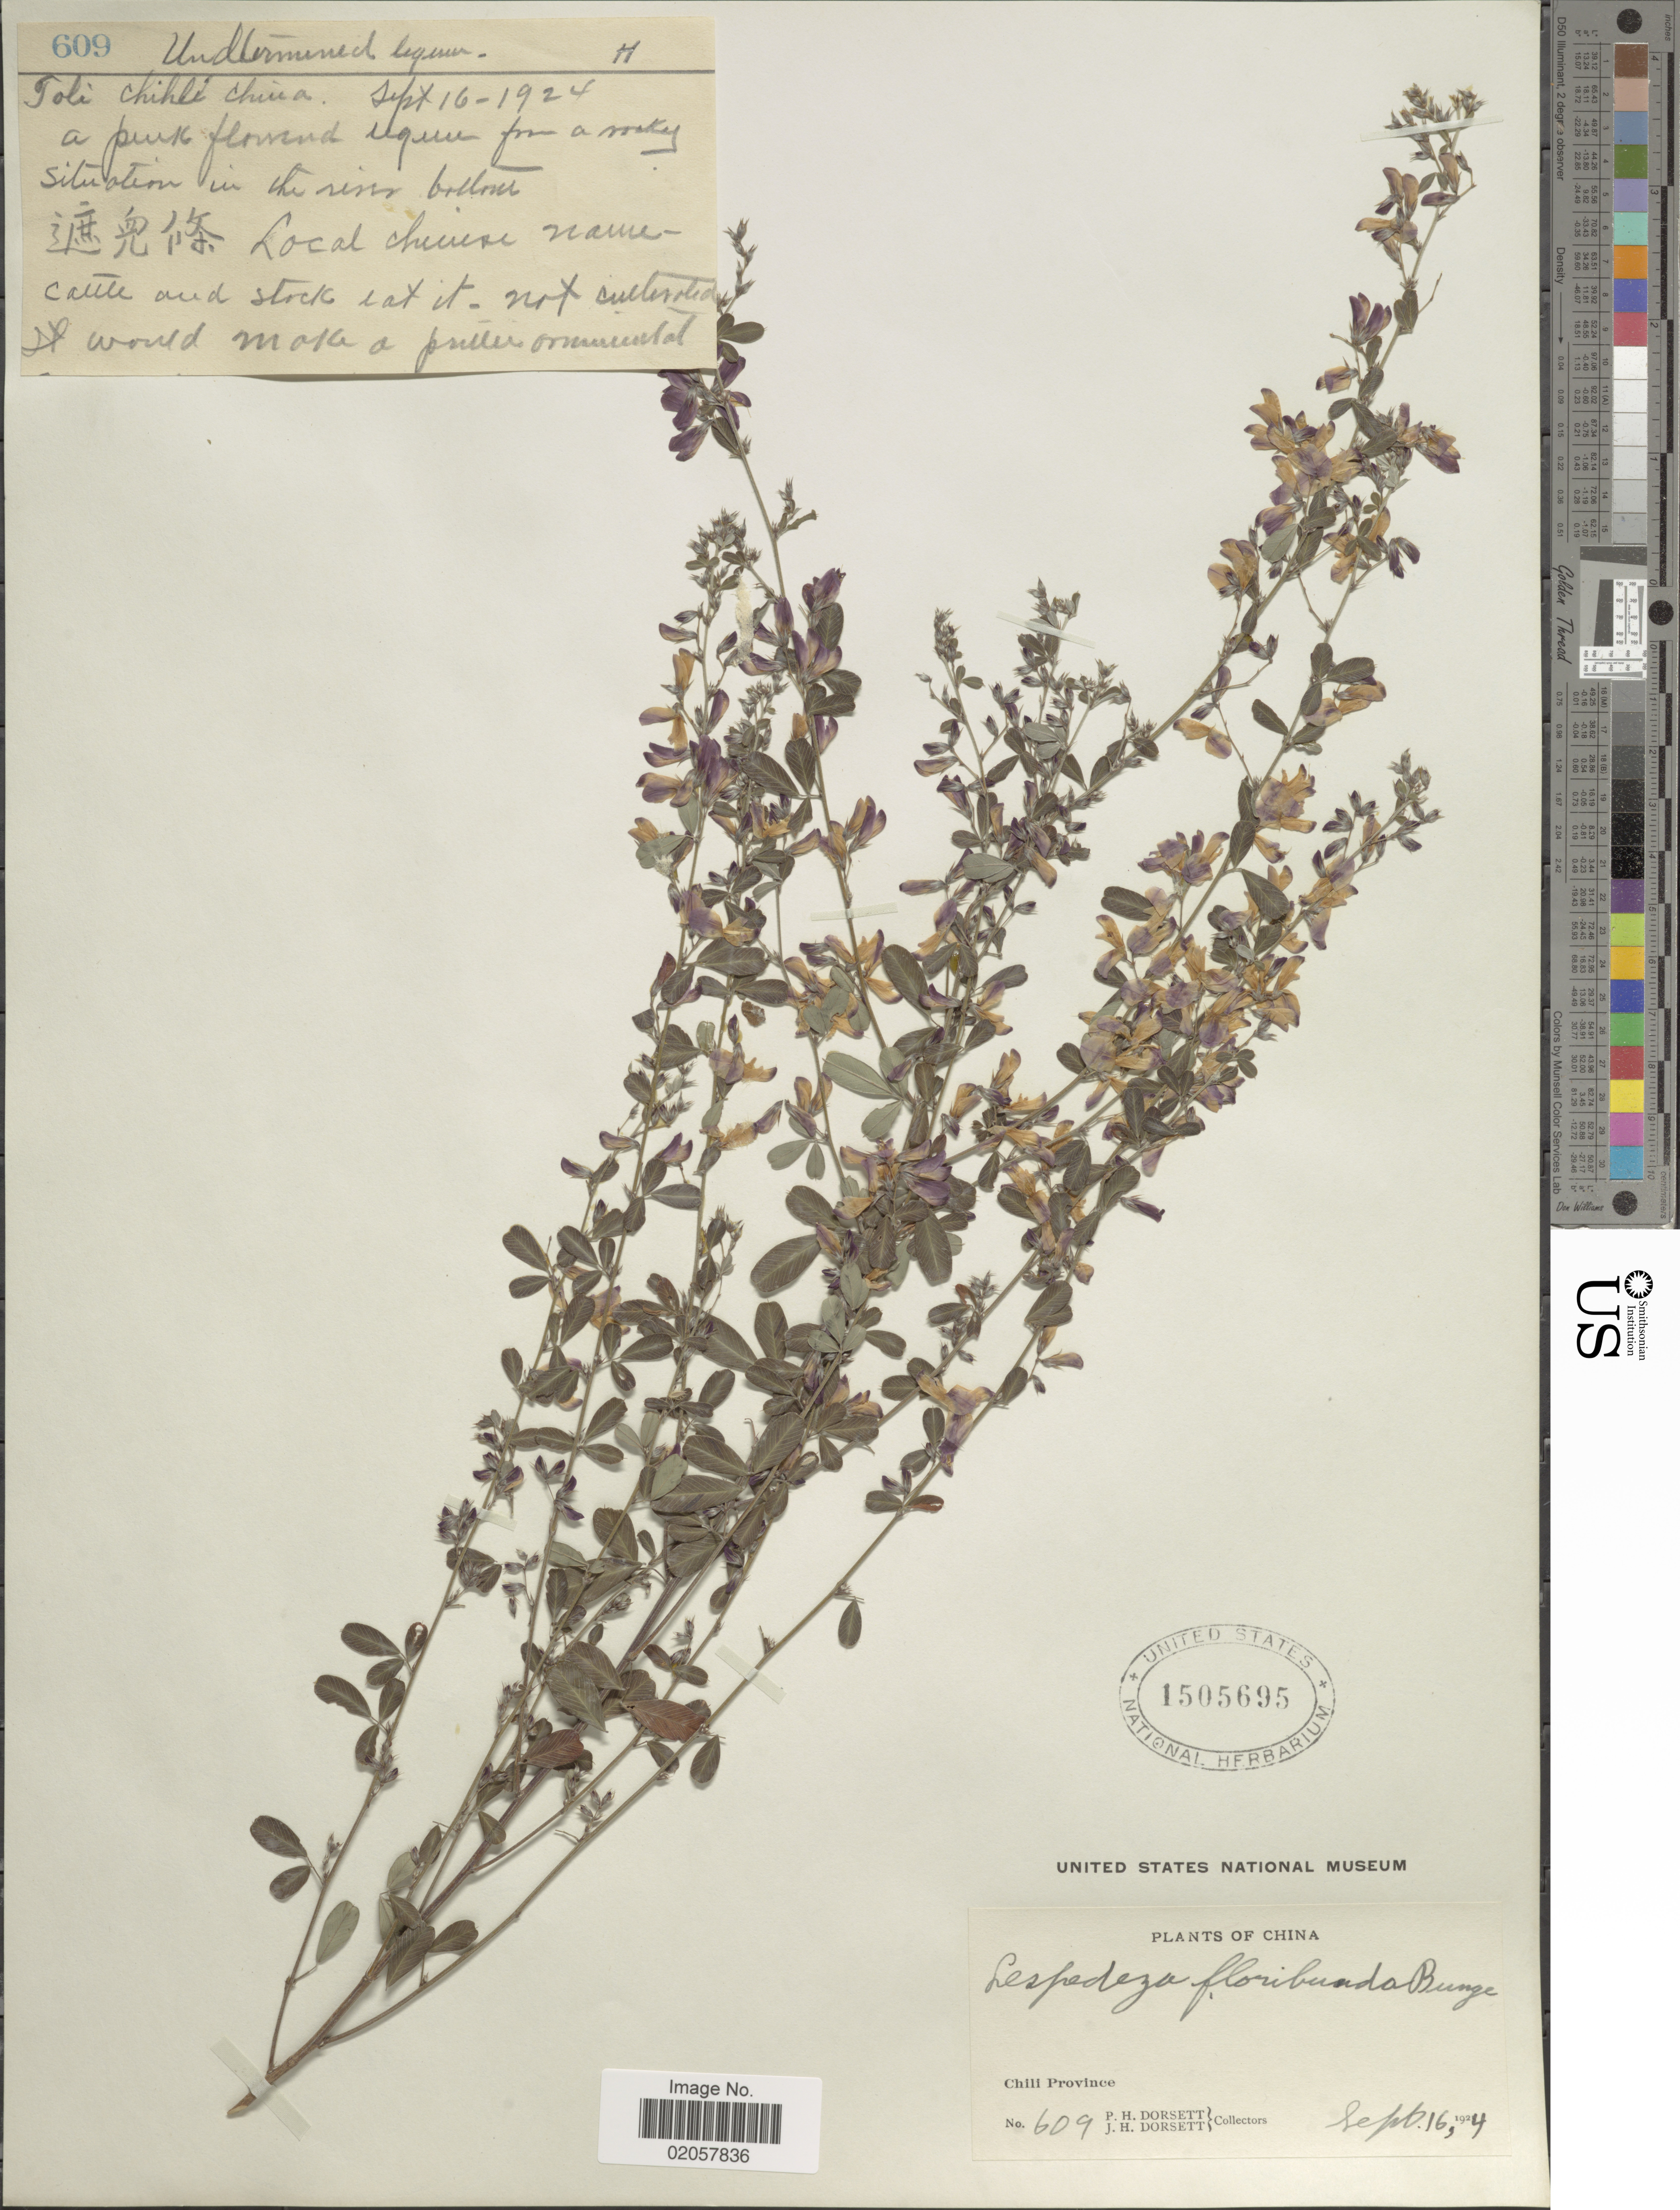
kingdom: Plantae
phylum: Tracheophyta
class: Magnoliopsida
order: Fabales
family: Fabaceae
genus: Lespedeza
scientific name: Lespedeza floribunda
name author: Bunge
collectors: P. H. Dorsett & J. Dorsett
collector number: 609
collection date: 1924-09-16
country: China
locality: Toli Chihli [interpreted], Chili Province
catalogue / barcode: US 1505695